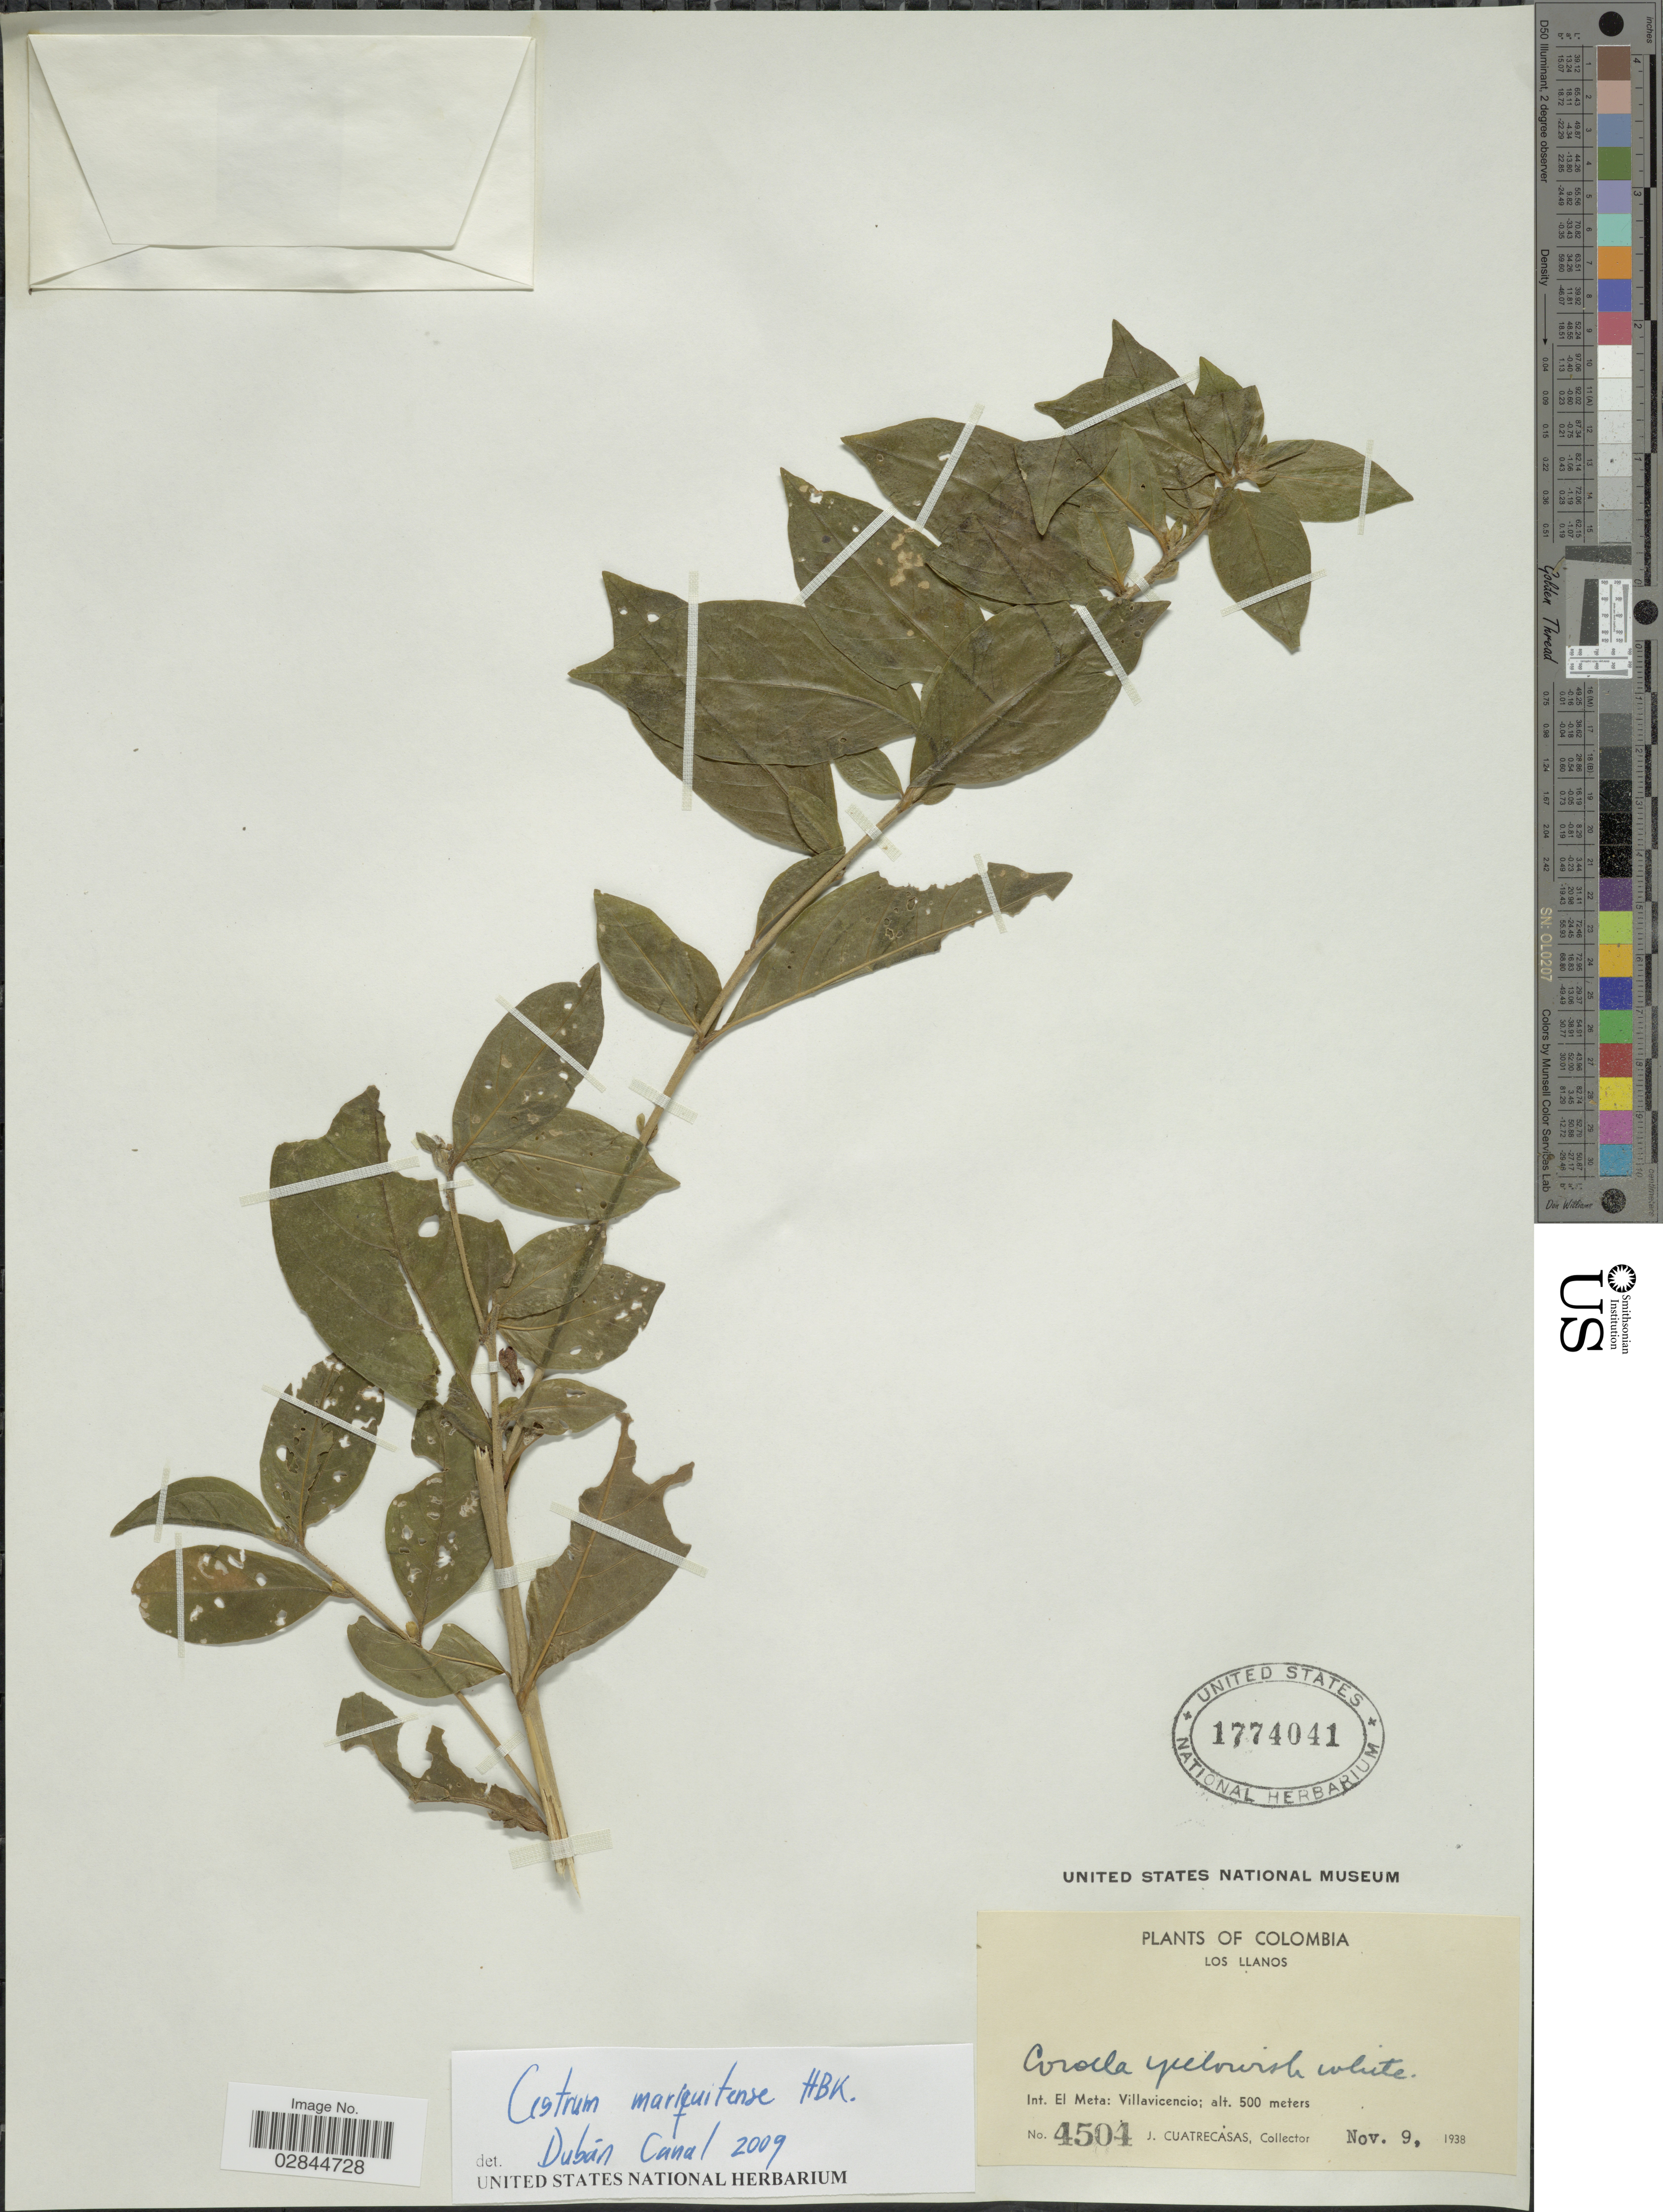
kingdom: Plantae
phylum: Tracheophyta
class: Magnoliopsida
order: Solanales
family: Solanaceae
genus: Cestrum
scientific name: Cestrum mariquitense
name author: Kunth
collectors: J. Cuatrecasas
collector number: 4504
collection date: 1938-11-09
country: Colombia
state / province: Meta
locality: Los Llanos. Int. El Meta: Villavicencio.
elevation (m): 500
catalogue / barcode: US 1774041